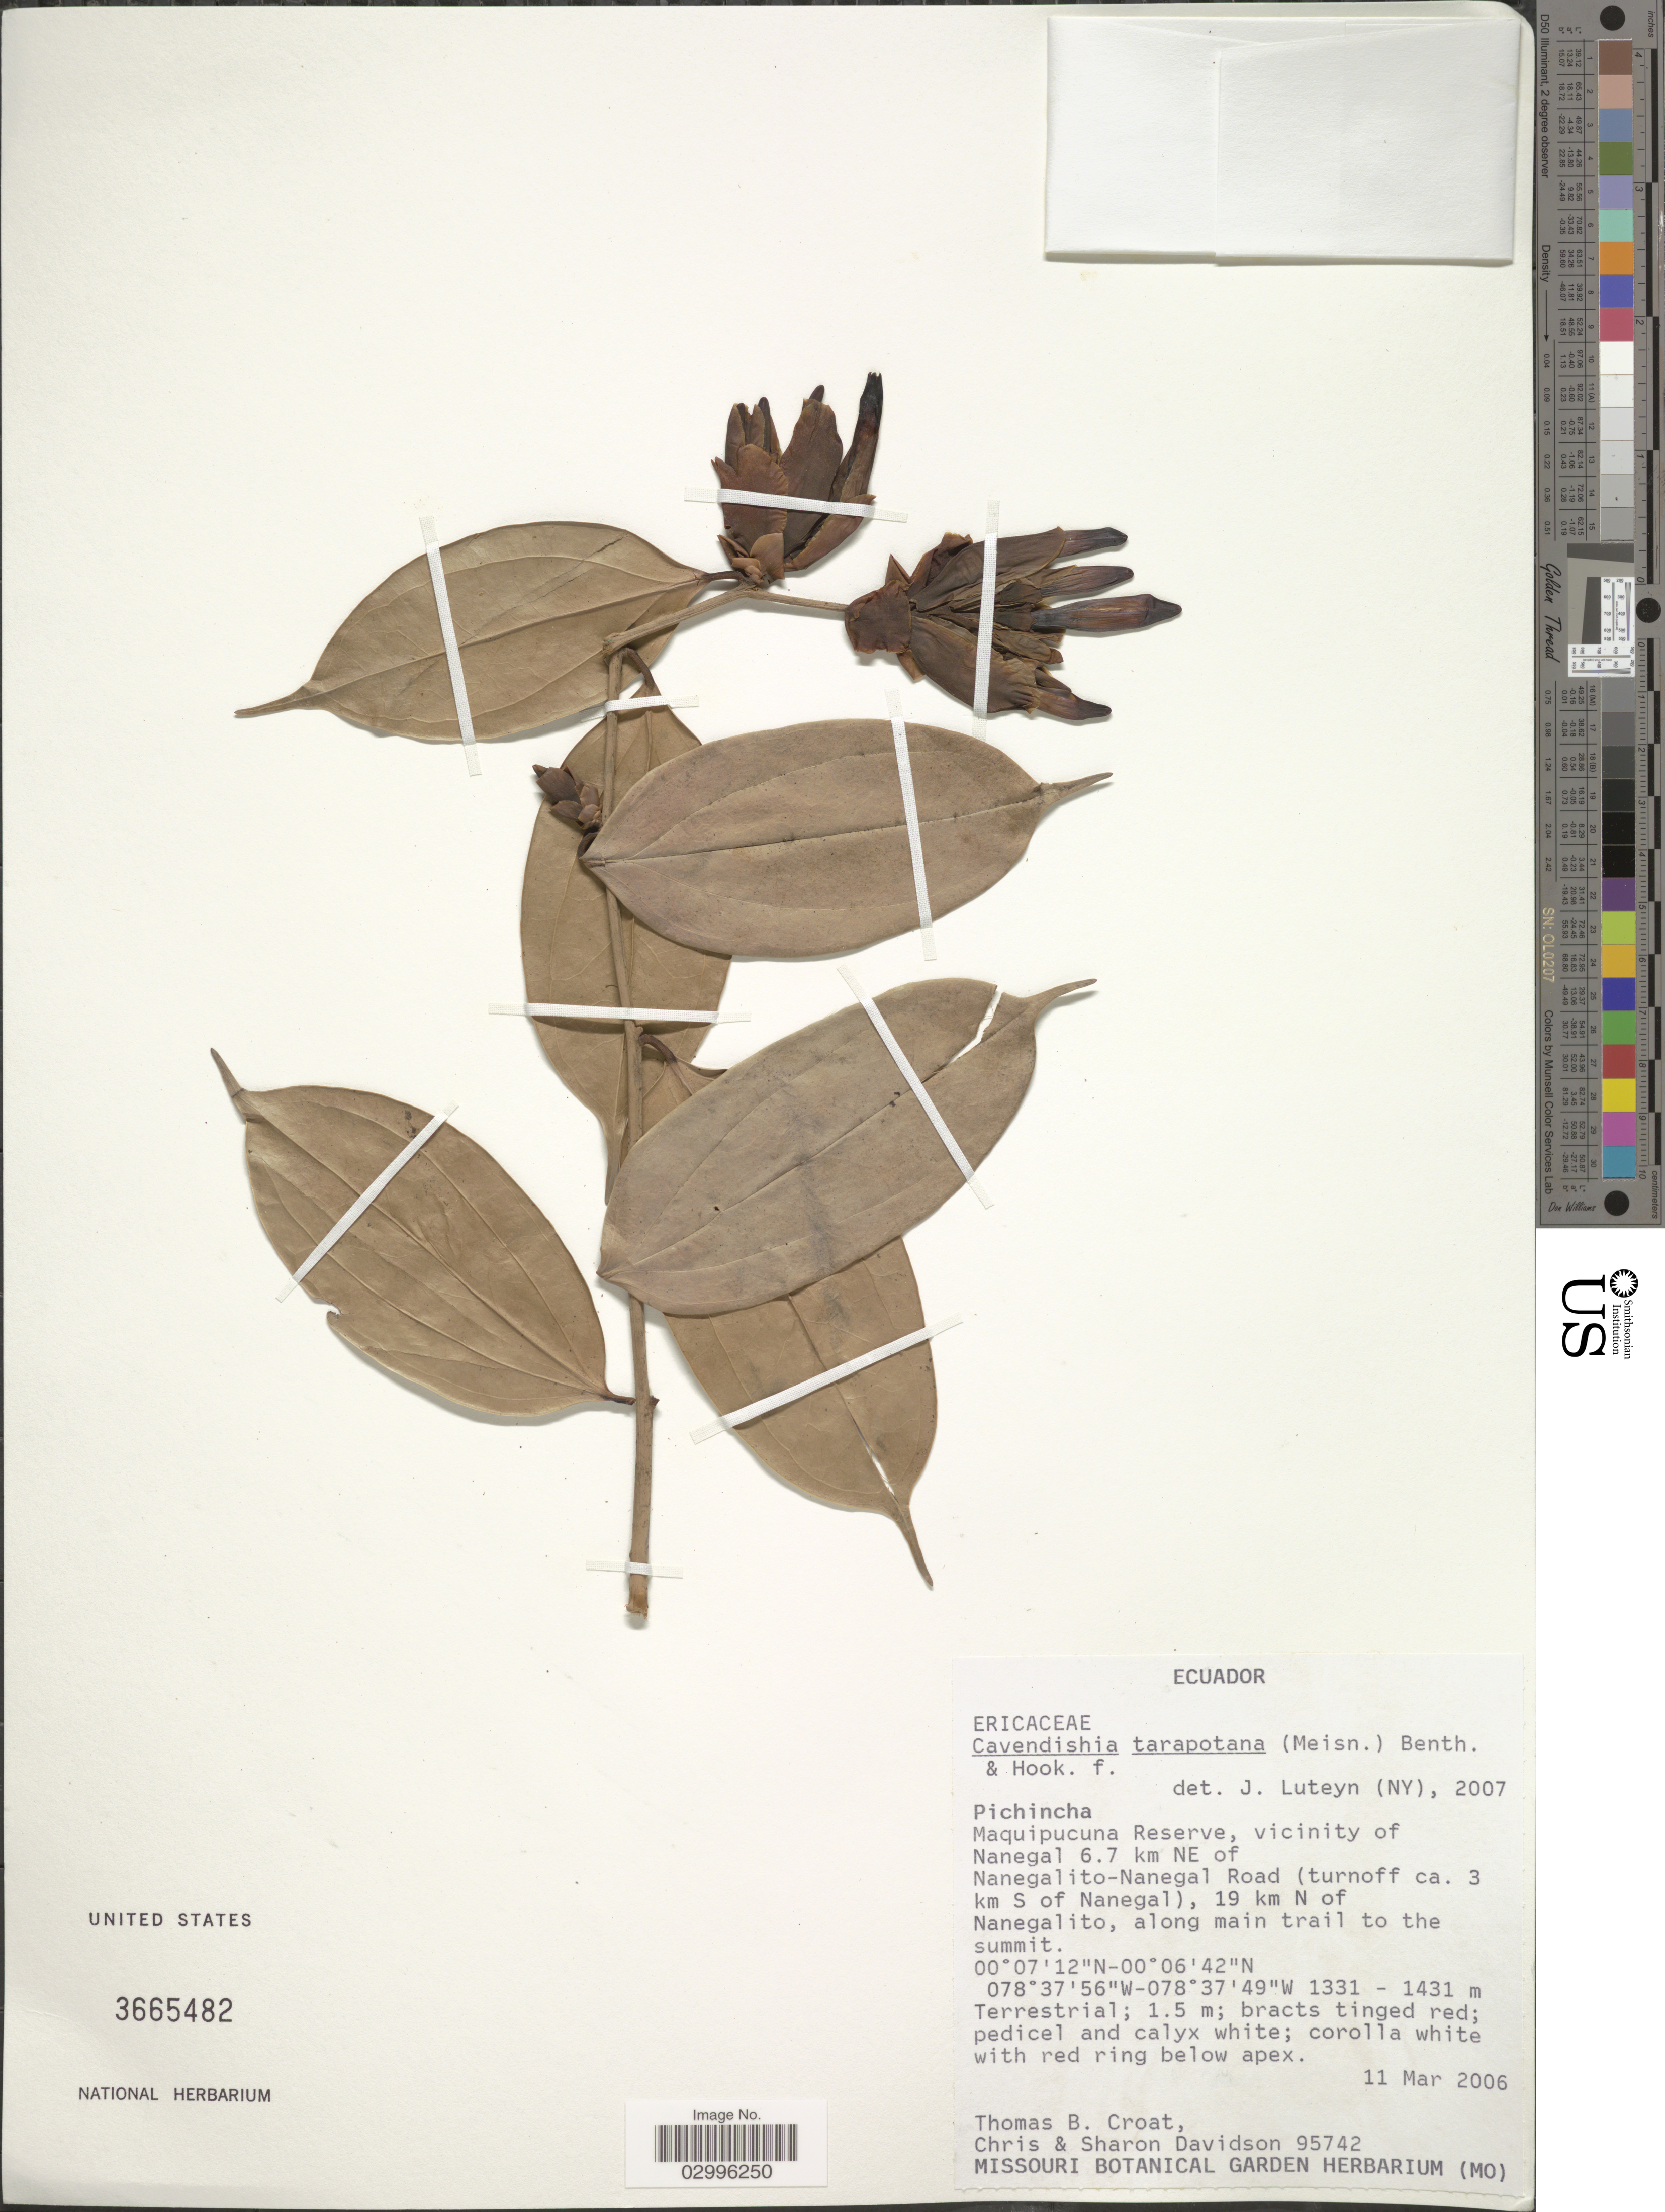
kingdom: Plantae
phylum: Tracheophyta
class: Magnoliopsida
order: Ericales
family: Ericaceae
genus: Cavendishia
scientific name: Cavendishia tarapotana var. tarapotana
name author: (Meisn.) Benth. & Hook.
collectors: T. B. Croat, C. Davidson & S. Davidson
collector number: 95742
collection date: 2006-03-11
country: Ecuador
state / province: Pichincha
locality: Maquipucuna Reserve, vicinity of Nanegal 6.7 km NE of Nanegalito-Nanegal Road (turnoff ca. 3 km S of Nanegal), 19 km N of Nanegalito, along main train to the summit.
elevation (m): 1331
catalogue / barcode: US 3665482